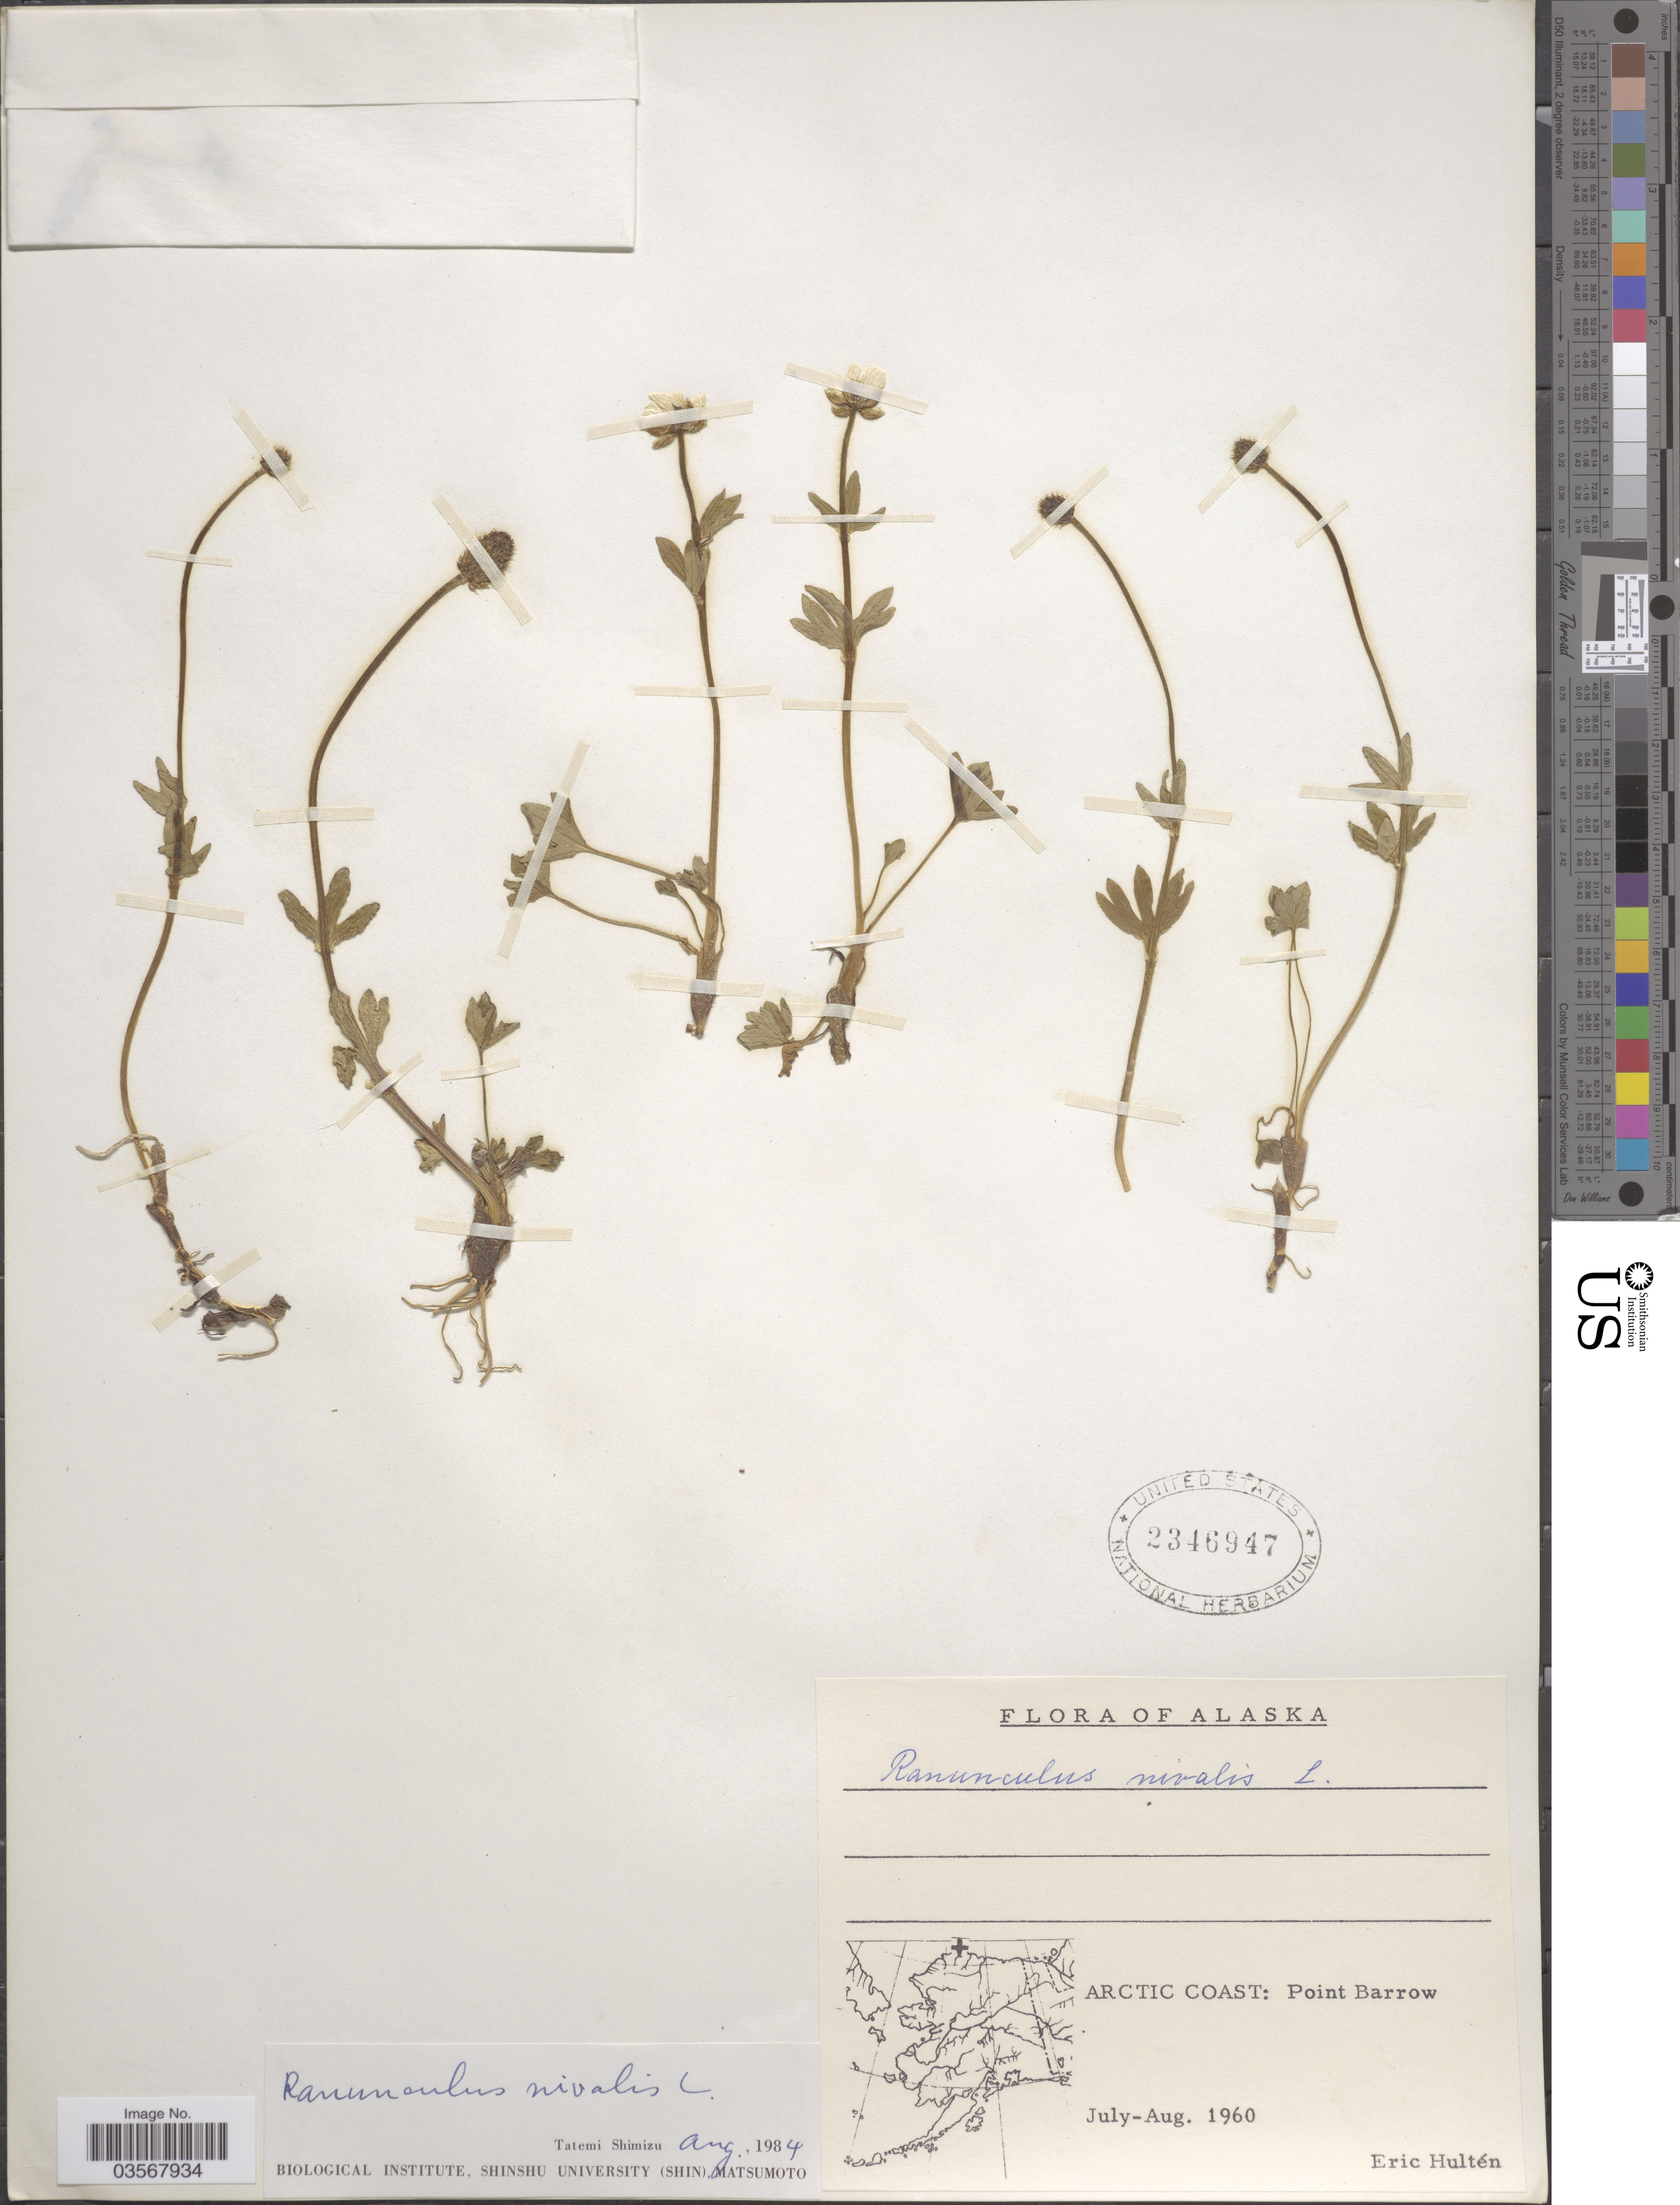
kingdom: Plantae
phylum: Tracheophyta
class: Magnoliopsida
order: Ranunculales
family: Ranunculaceae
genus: Ranunculus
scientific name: Ranunculus nivalis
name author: L.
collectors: E. G. Hultén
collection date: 1960-07/1960-08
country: United States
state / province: Alaska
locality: Arctic Coast: Point Barrow.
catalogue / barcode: US 2346947